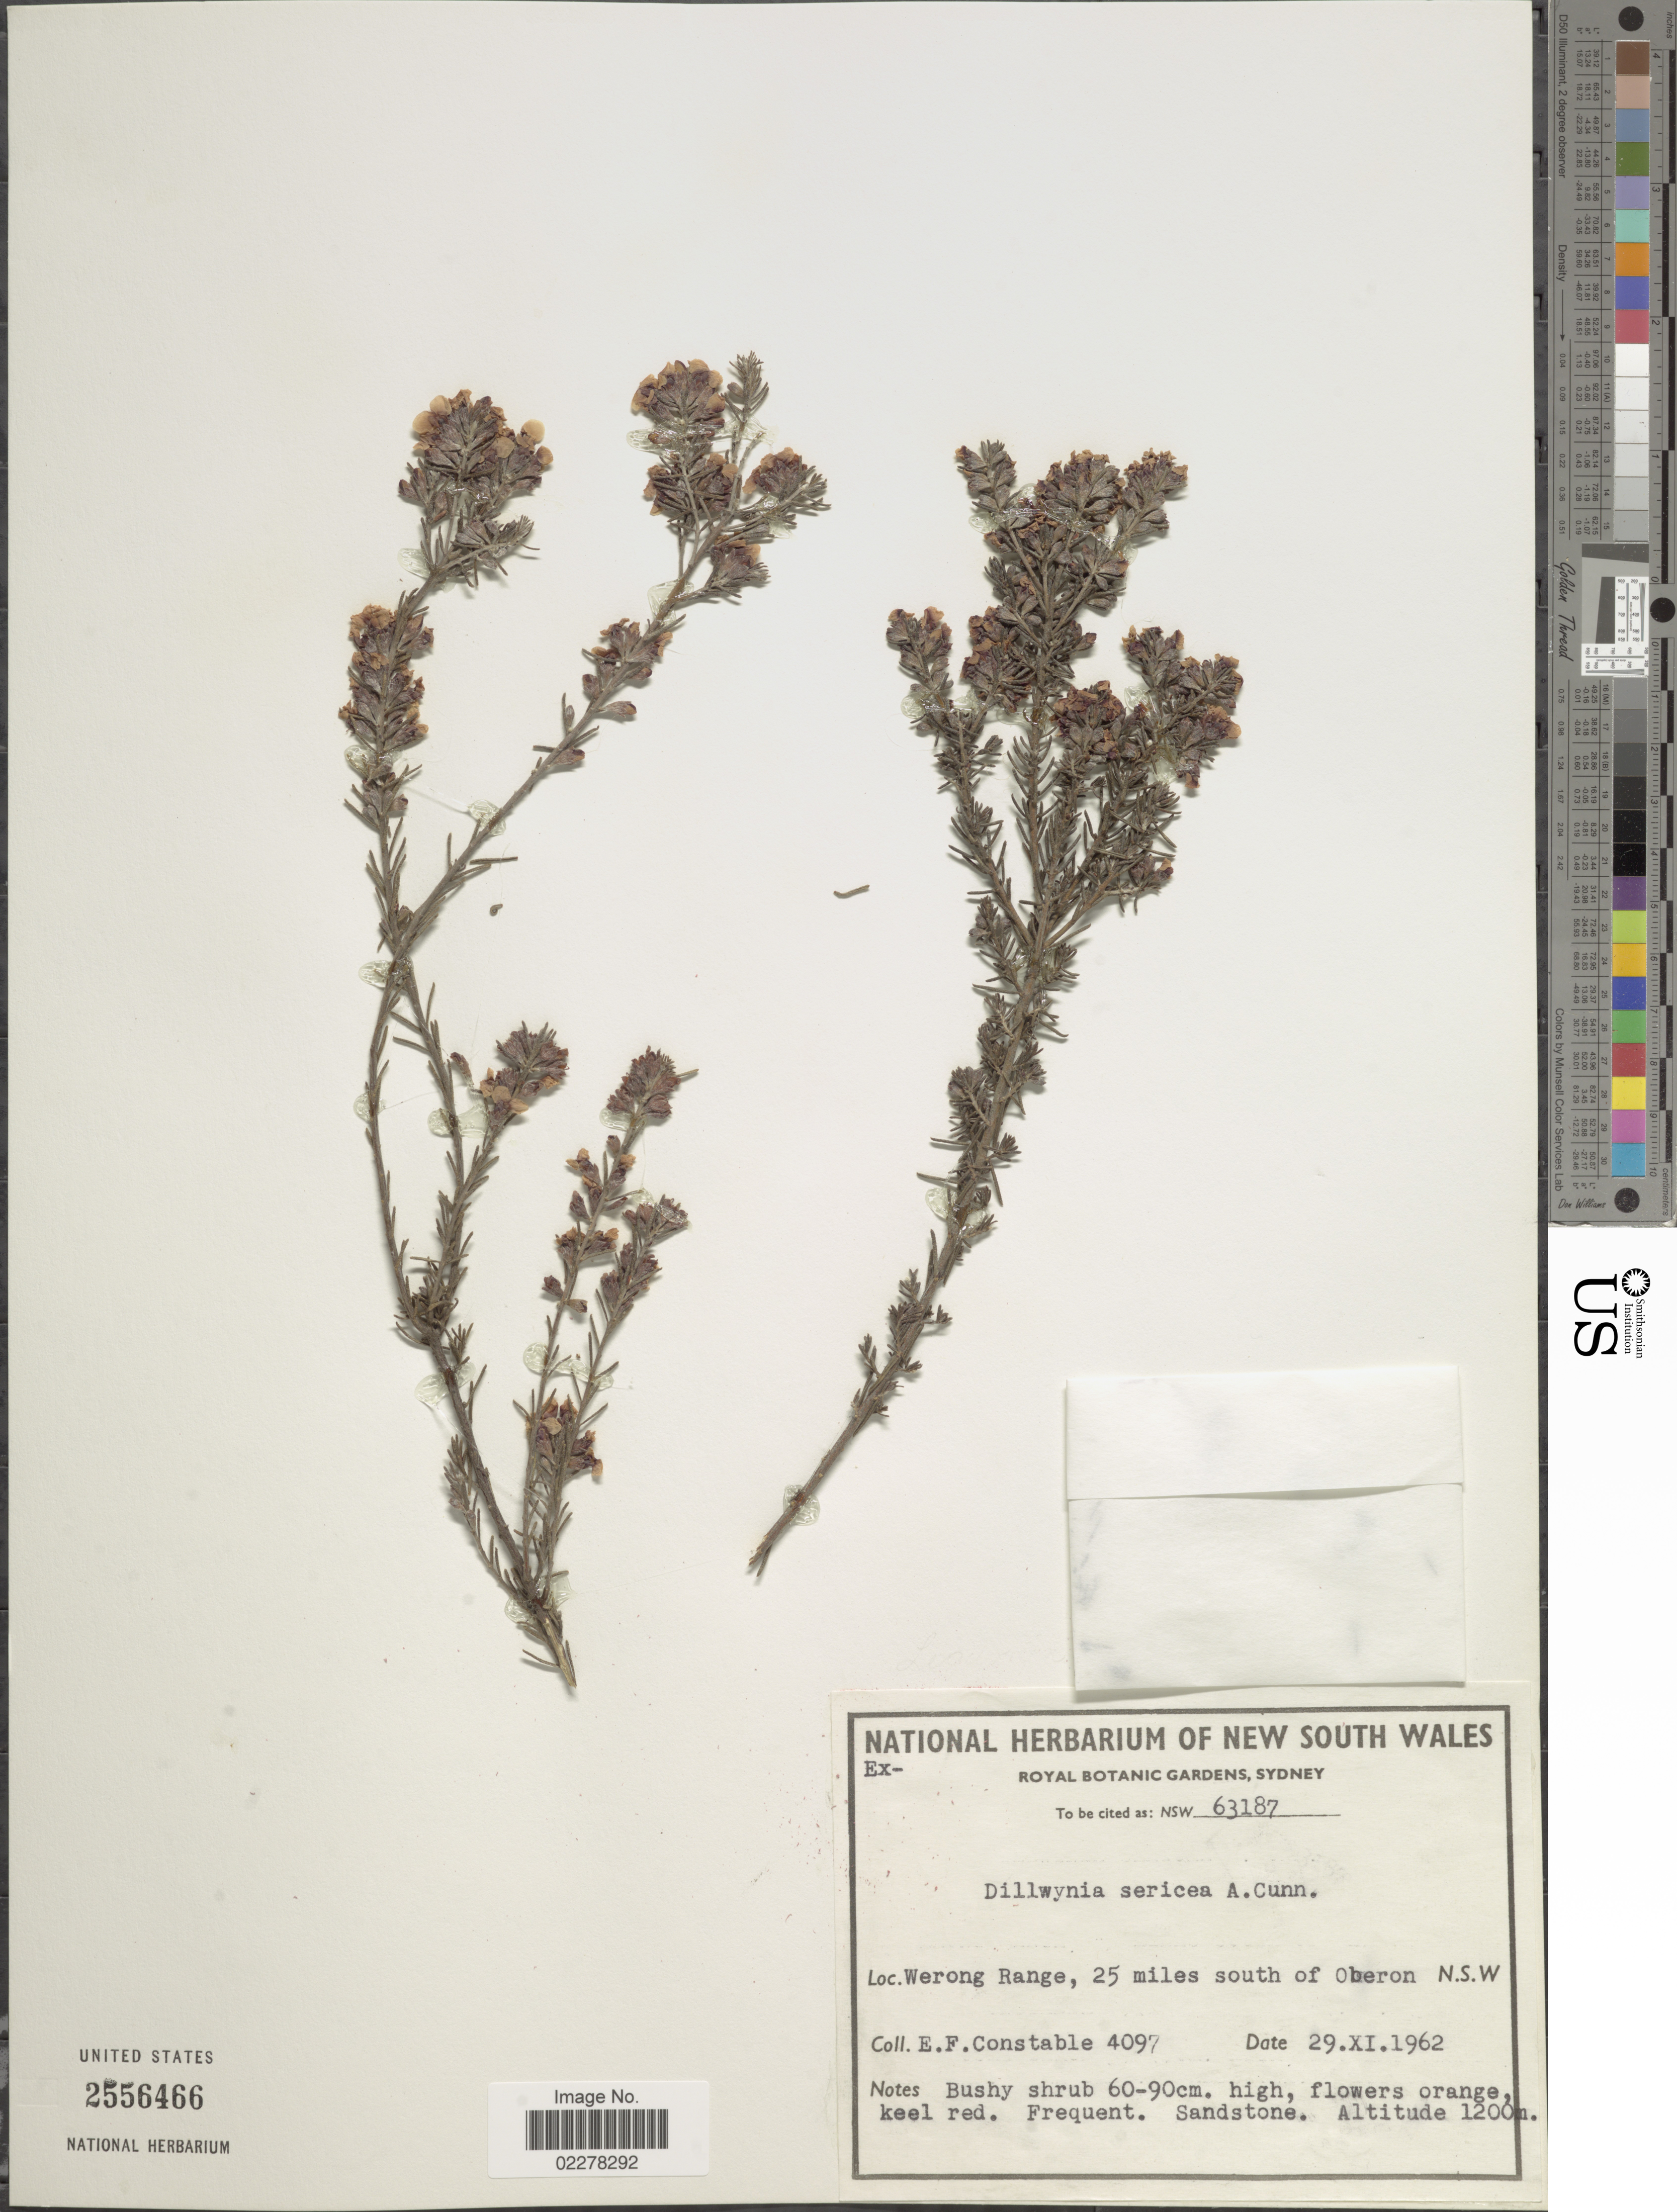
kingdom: Plantae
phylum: Tracheophyta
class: Magnoliopsida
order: Fabales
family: Fabaceae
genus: Dillwynia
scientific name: Dillwynia sericea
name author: A. Cunn.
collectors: E. F. Constable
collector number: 4097/NSW63187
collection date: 1962-11-29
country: Australia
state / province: New South Wales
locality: Werong Range, 25 miles south of Oberon. N.S.W.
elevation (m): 1200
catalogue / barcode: US 2556466